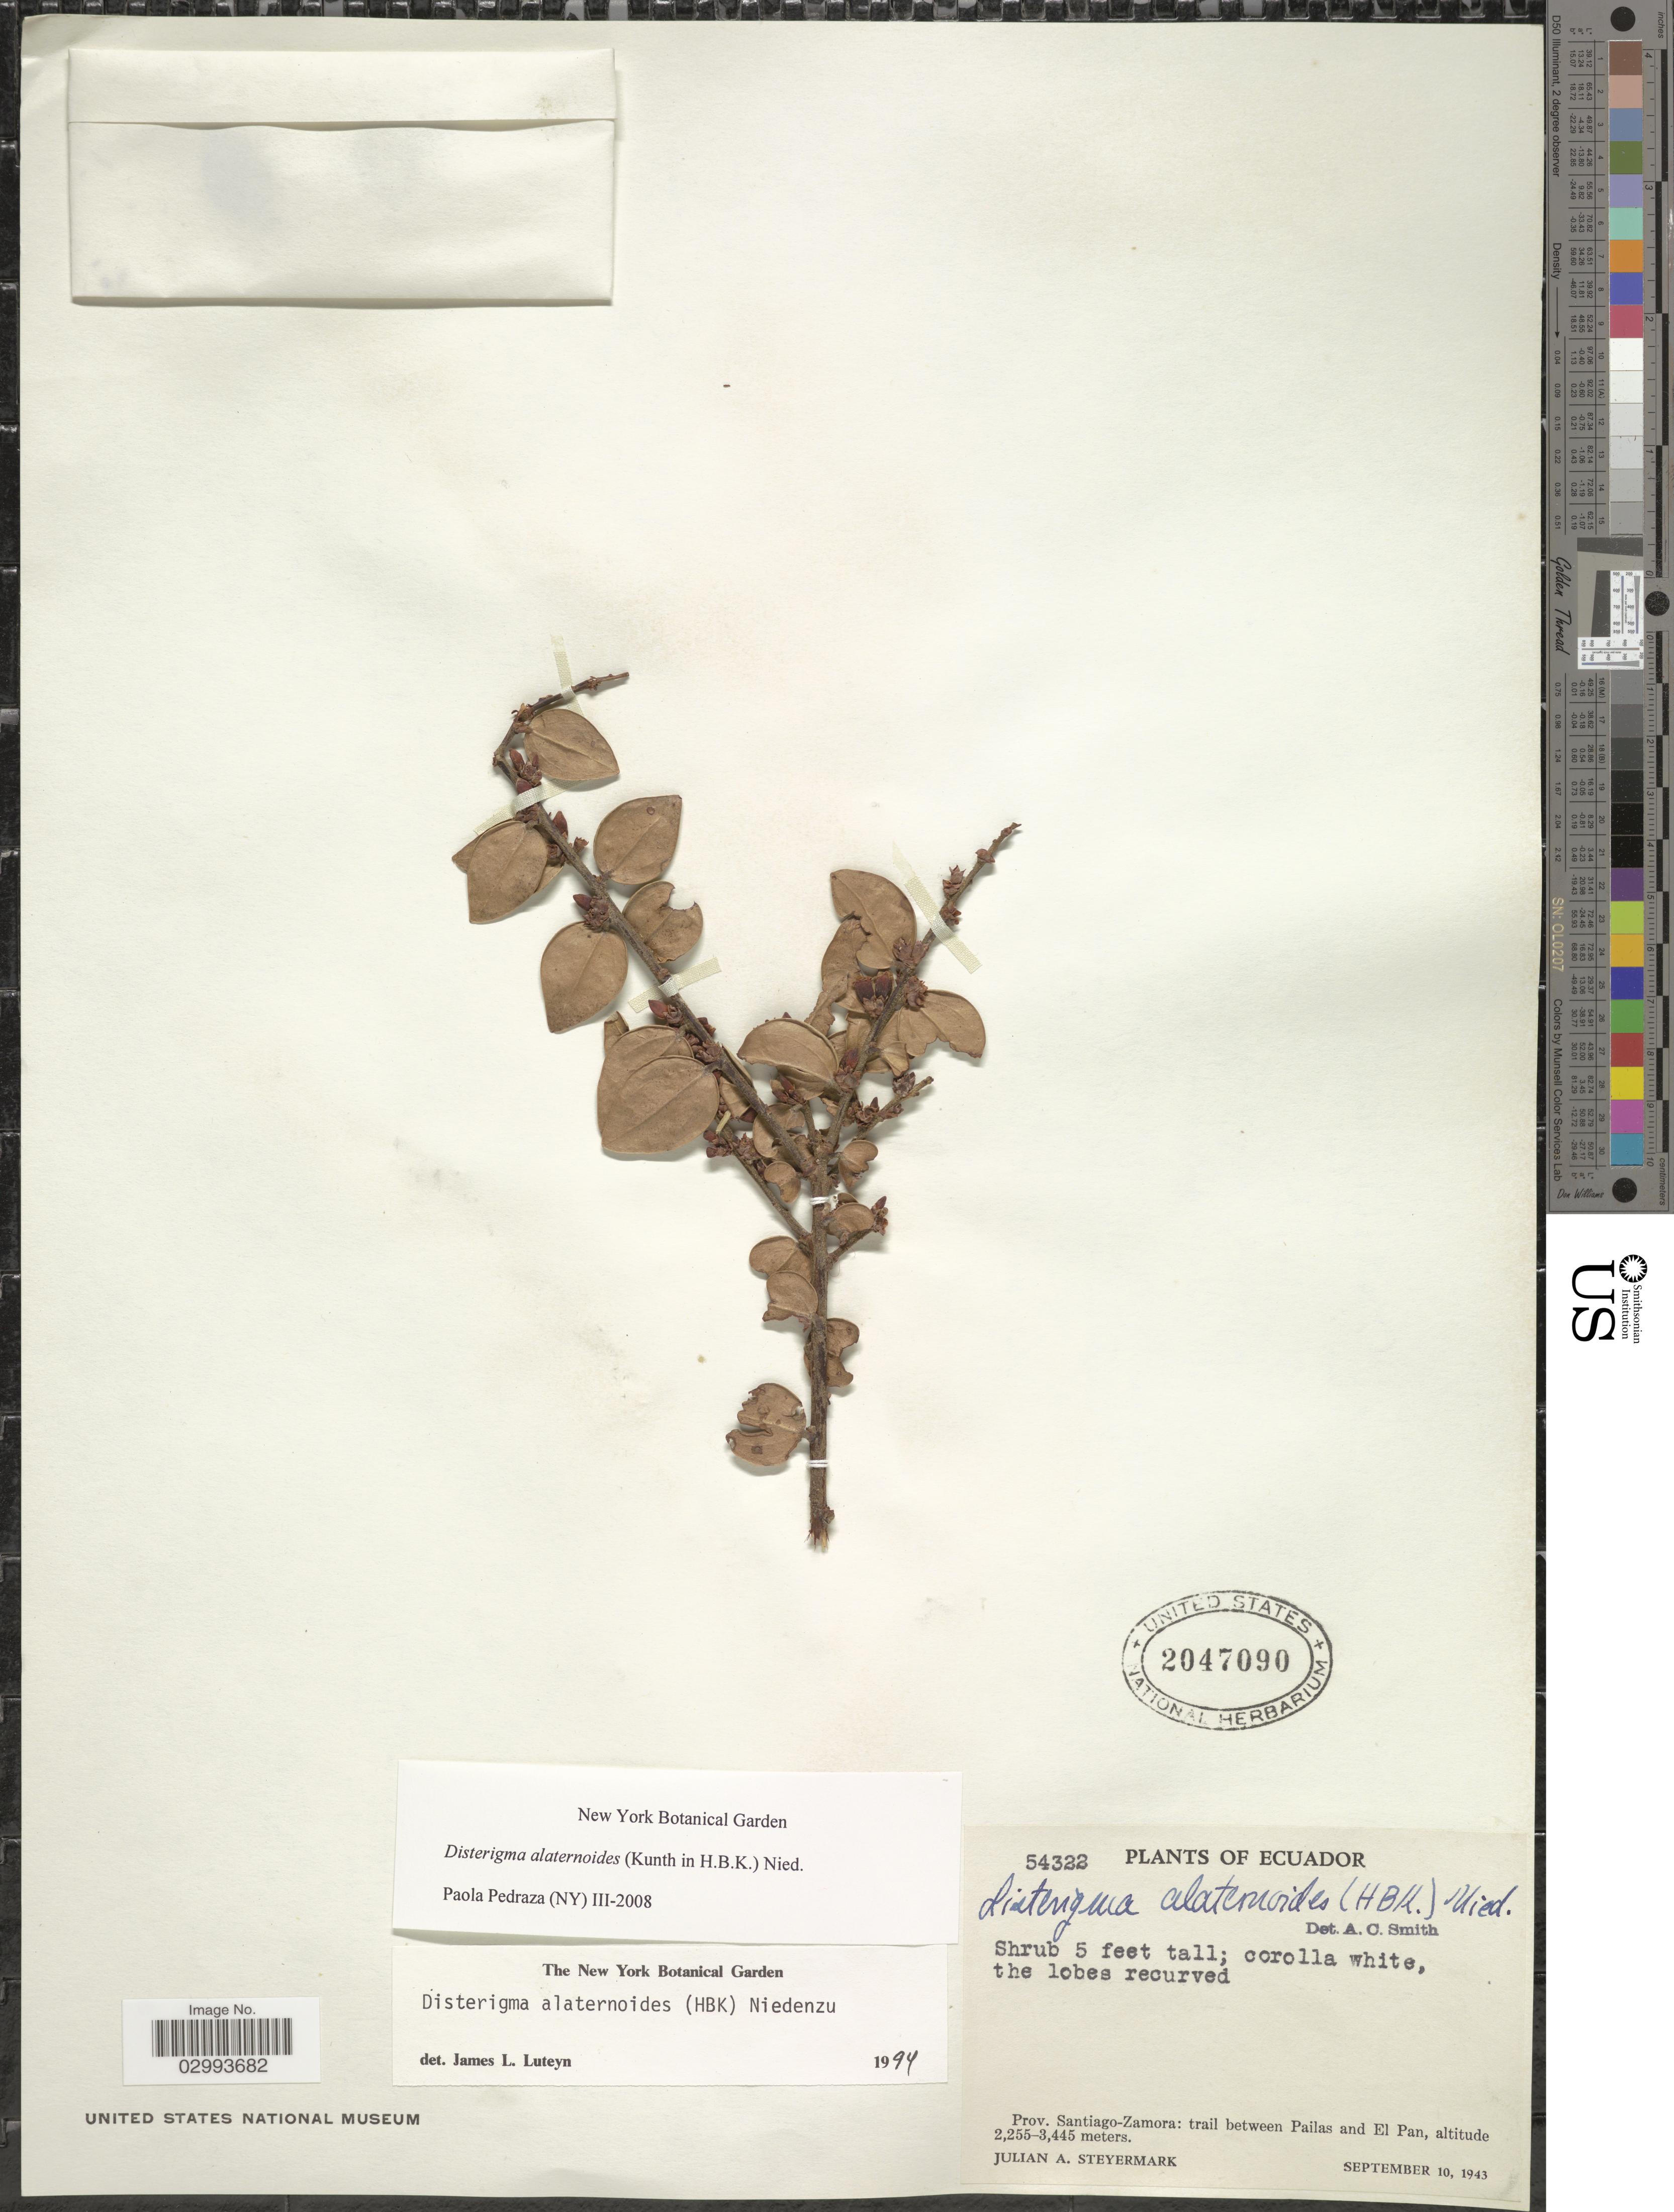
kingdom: Plantae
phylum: Tracheophyta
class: Magnoliopsida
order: Ericales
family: Ericaceae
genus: Disterigma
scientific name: Disterigma alaternoides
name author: (Kunth) Nied.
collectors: J. Steyermark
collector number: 54322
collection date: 1943-09-10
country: Ecuador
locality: Prov. Santiago-Zamora: trail between Pailas and El Pan.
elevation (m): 2255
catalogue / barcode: US 2047090